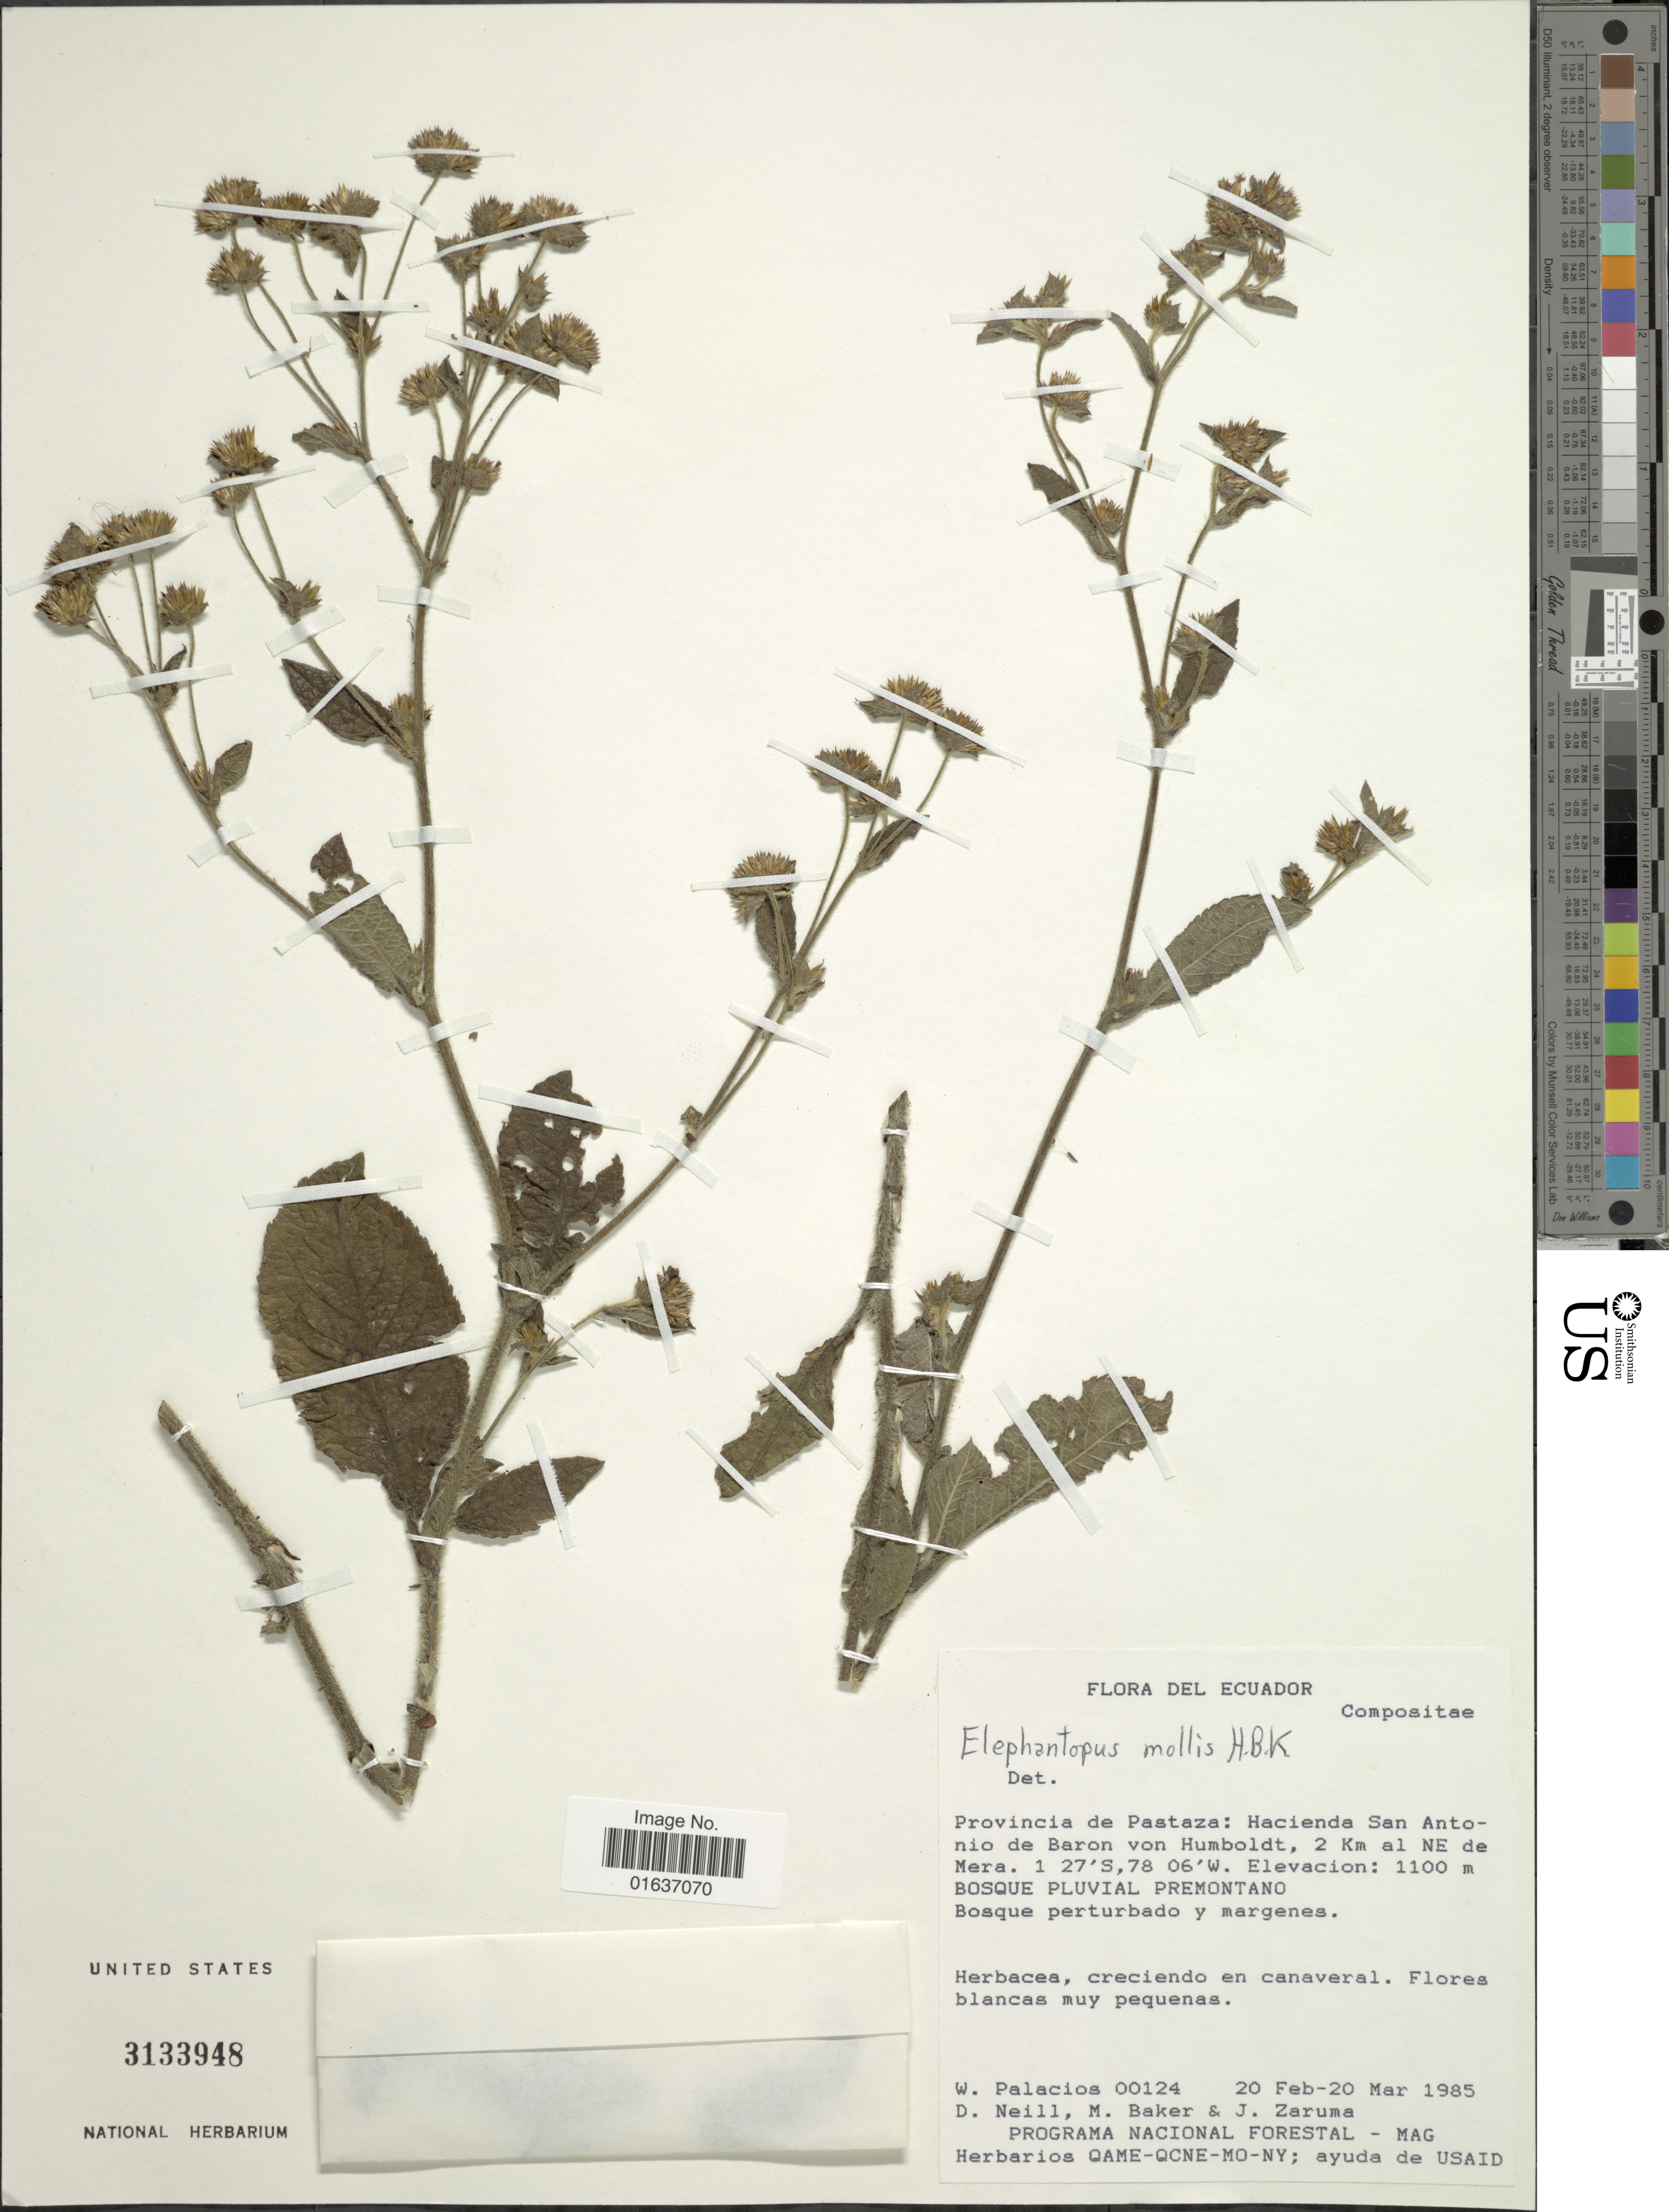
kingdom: Plantae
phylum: Tracheophyta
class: Magnoliopsida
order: Asterales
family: Asteraceae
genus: Elephantopus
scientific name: Elephantopus mollis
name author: Kunth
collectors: W. Palacios, D. Neill, M. Baker & J. Zaruma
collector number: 00124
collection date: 1985-02-20/1985-03-20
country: Ecuador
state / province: Pastaza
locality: Hacienda San Antonio de Baron van Humboldt, 2 km al NE de Mera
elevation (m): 1100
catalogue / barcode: US 3133948